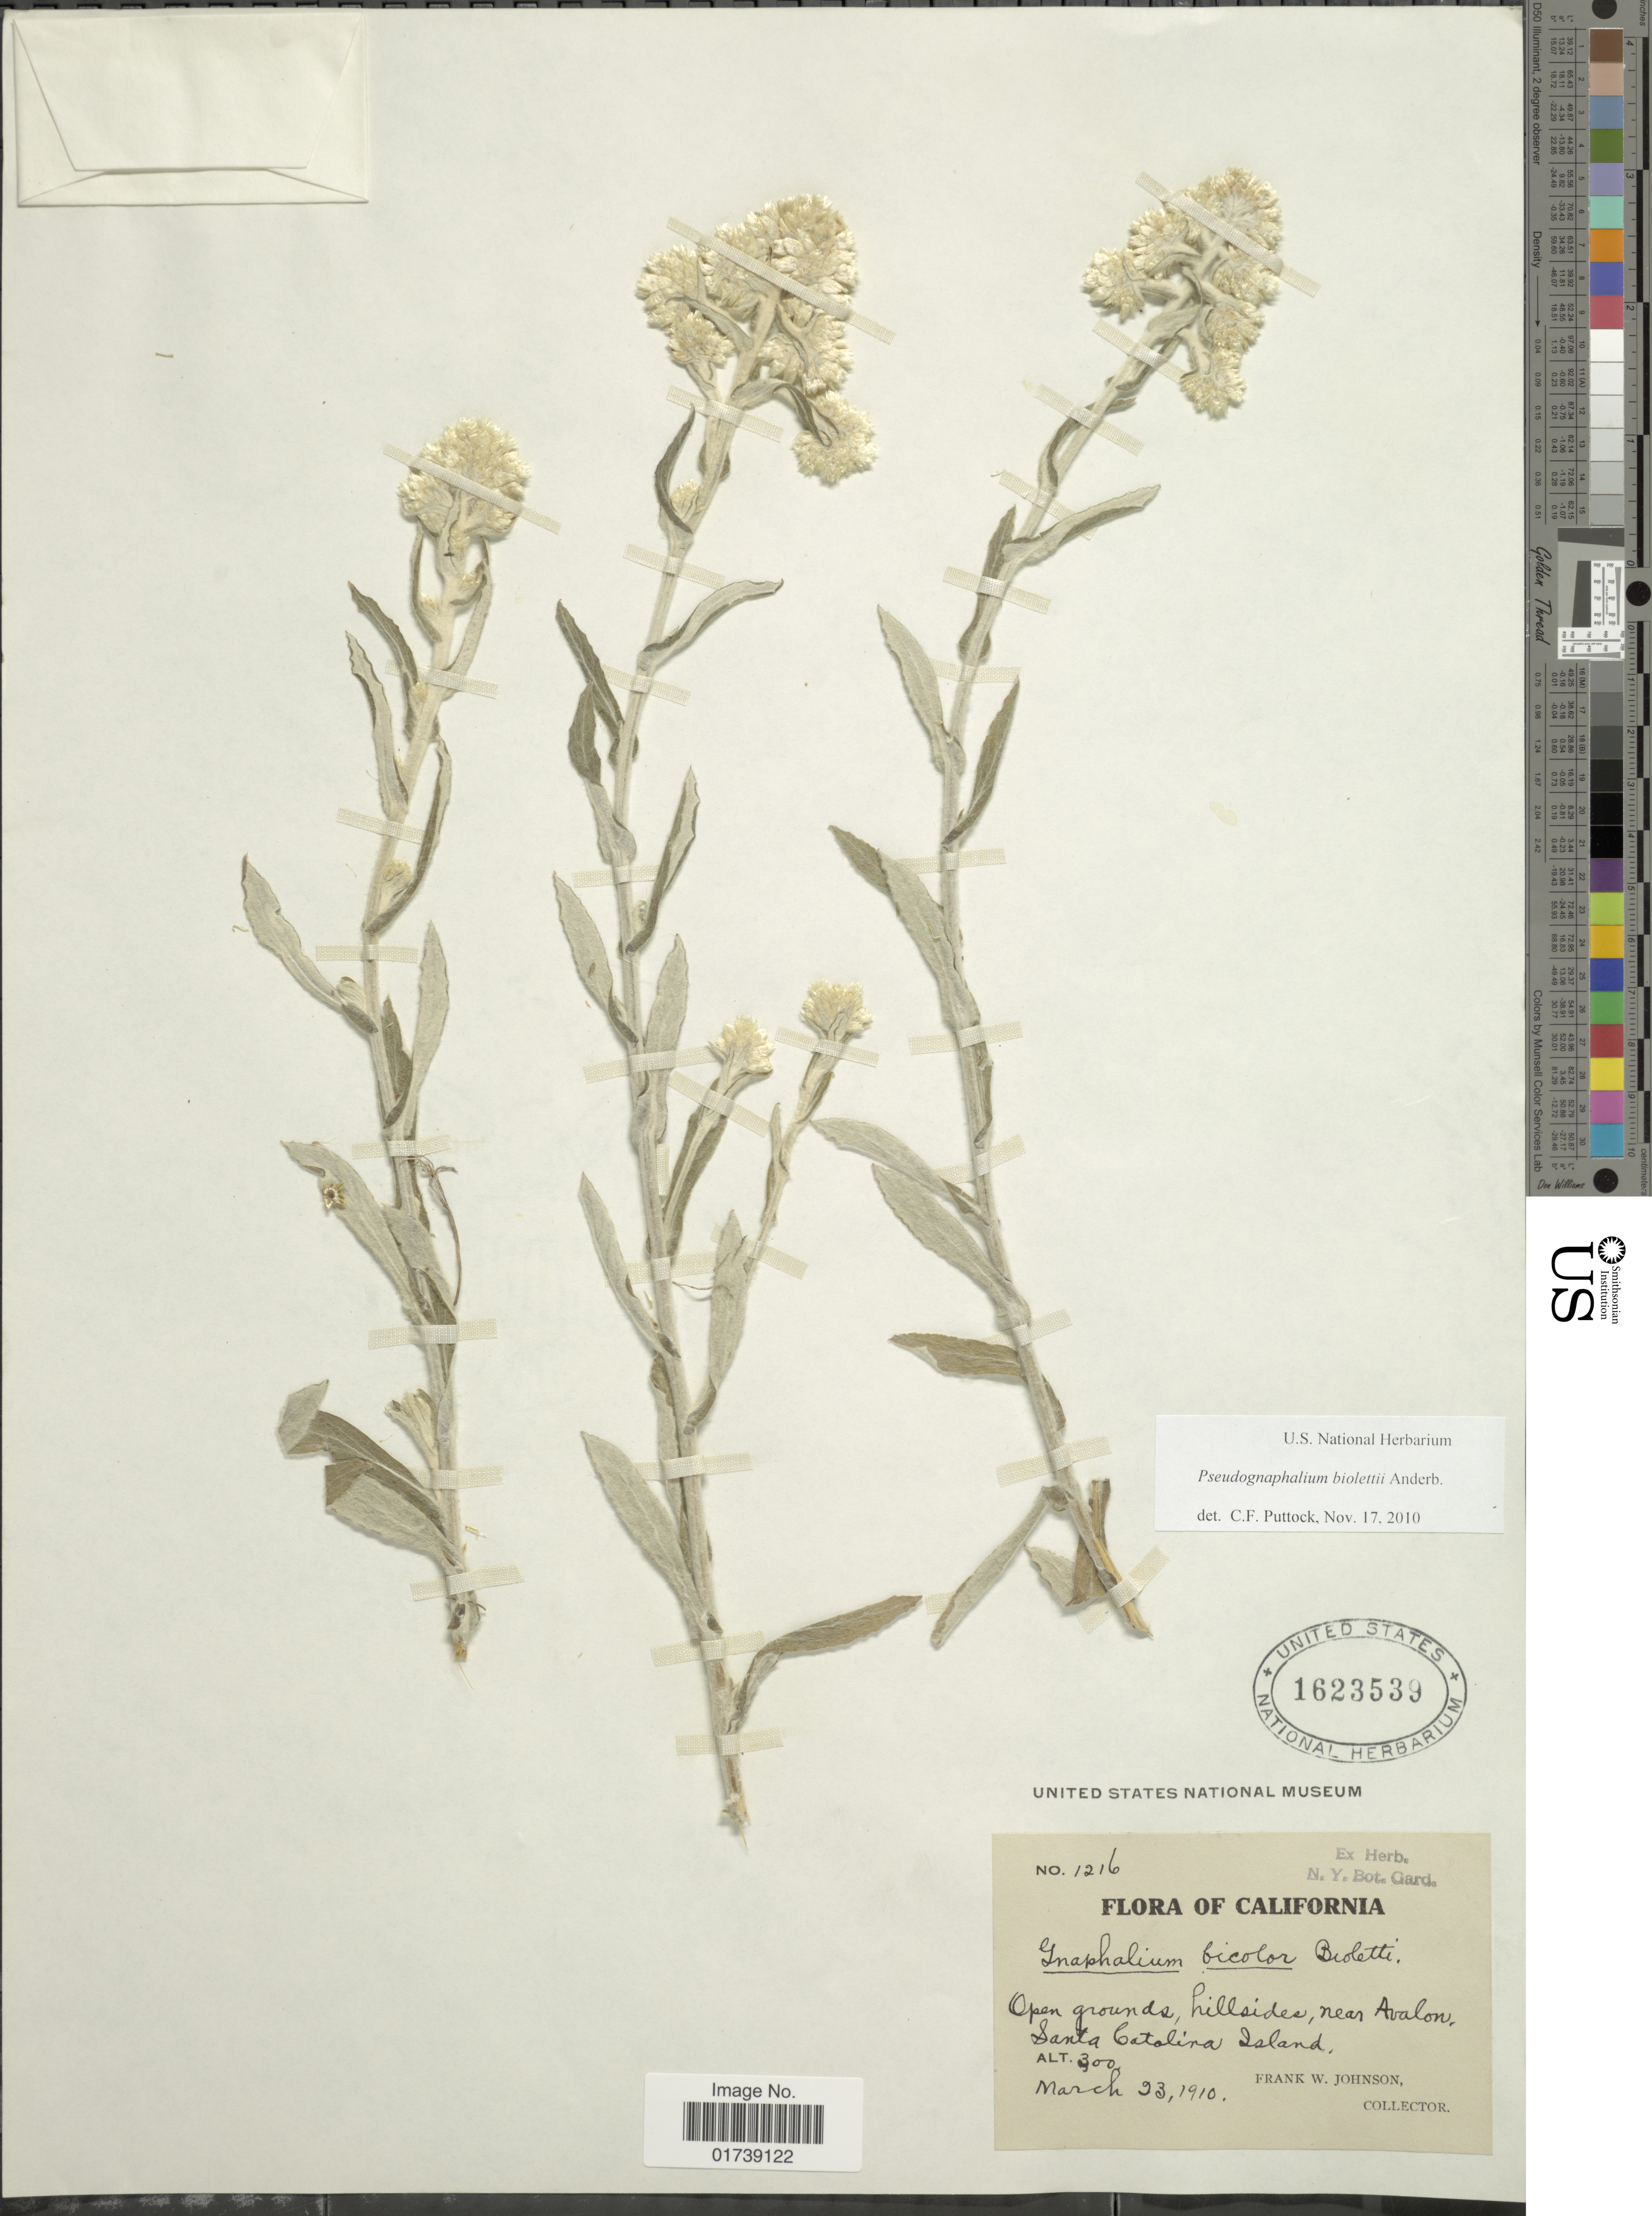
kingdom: Plantae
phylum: Tracheophyta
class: Magnoliopsida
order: Asterales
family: Asteraceae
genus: Pseudognaphalium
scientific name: Pseudognaphalium biolettii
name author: Anderb.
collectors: F. W. Johnson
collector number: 1216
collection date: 1910-03-23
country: United States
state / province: California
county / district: Los Angeles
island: Santa Catalina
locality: Near Avalon, Santa Catalina Island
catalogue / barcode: US 1623539